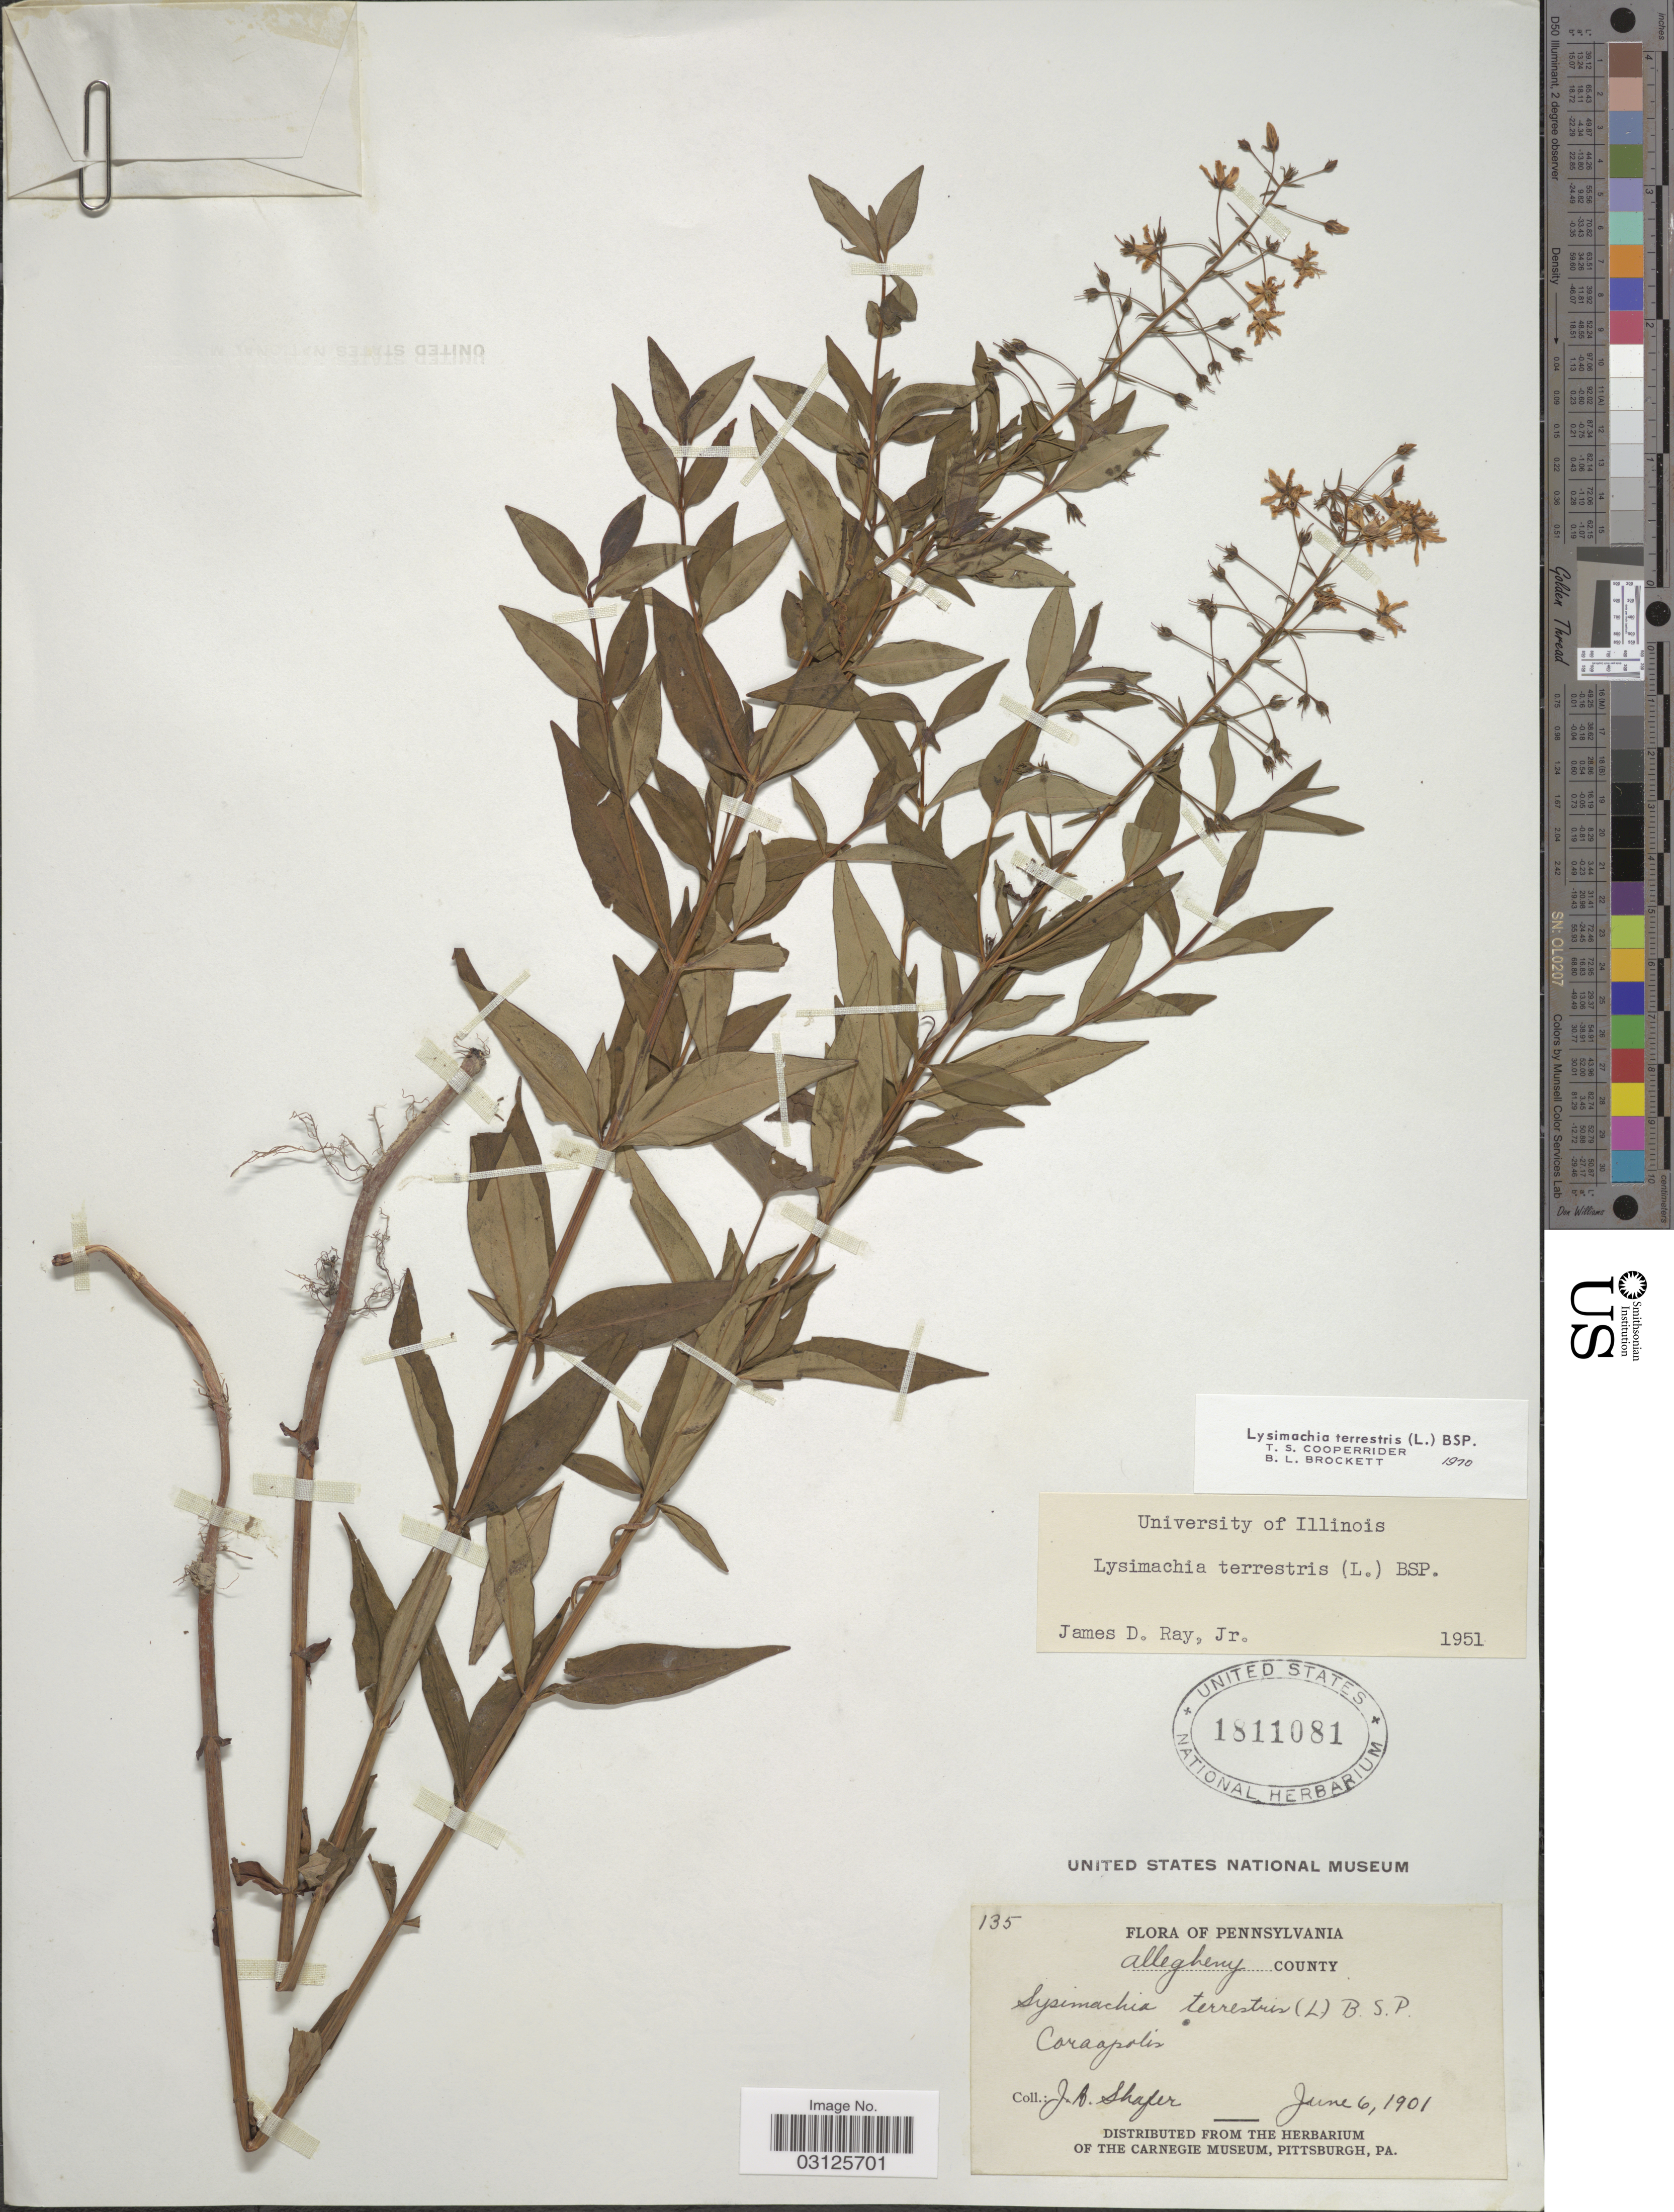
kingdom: Plantae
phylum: Tracheophyta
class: Magnoliopsida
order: Ericales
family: Primulaceae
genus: Lysimachia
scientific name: Lysimachia terrestris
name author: (L.) Britton, Stearns & Poggenb.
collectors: J. A. Shafer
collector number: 135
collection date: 1901-06-06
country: United States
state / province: Pennsylvania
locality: Allegheny County. Coraopolis.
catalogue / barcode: US 1811081